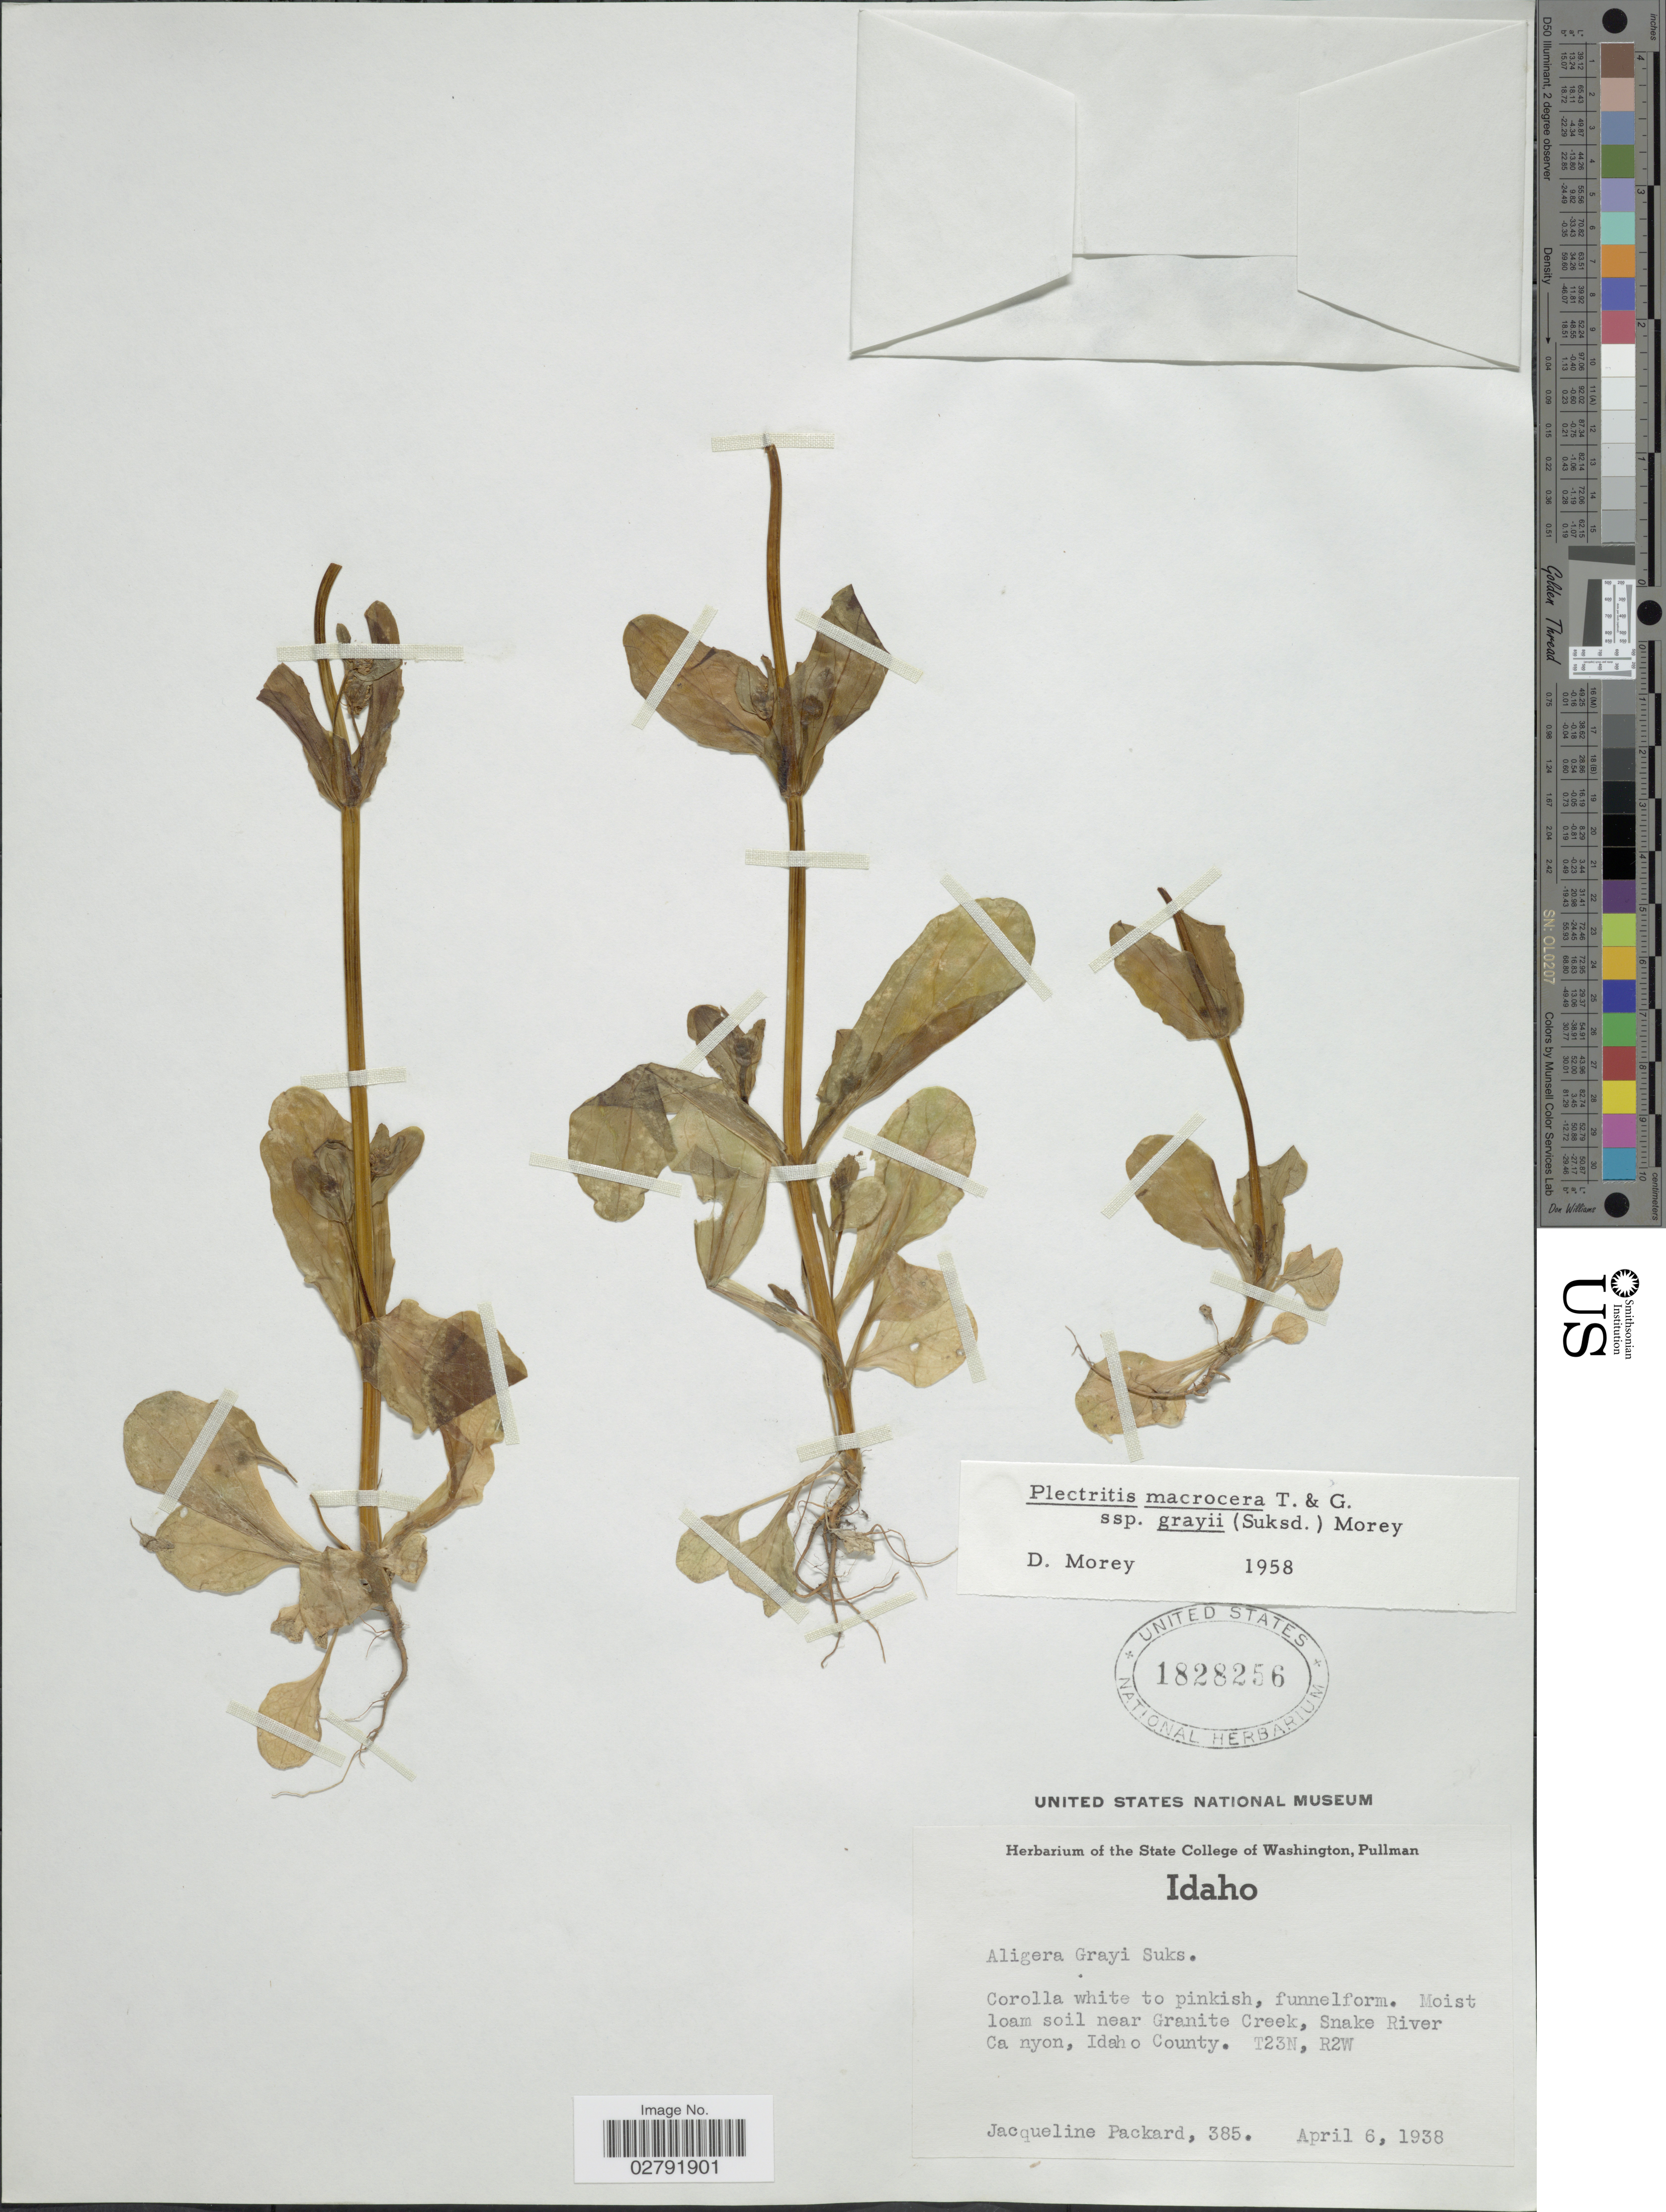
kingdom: Plantae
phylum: Tracheophyta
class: Magnoliopsida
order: Dipsacales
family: Caprifoliaceae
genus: Plectritis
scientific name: Plectritis macrocera subsp. grayi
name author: (Suksd.) Morey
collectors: J. Packard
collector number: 385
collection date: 1938-04-06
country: United States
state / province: Idaho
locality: Moist loam soil near Granite Creek, Snake River Ca nyon, Idaho County. T23N, R2W.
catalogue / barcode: US 1828256